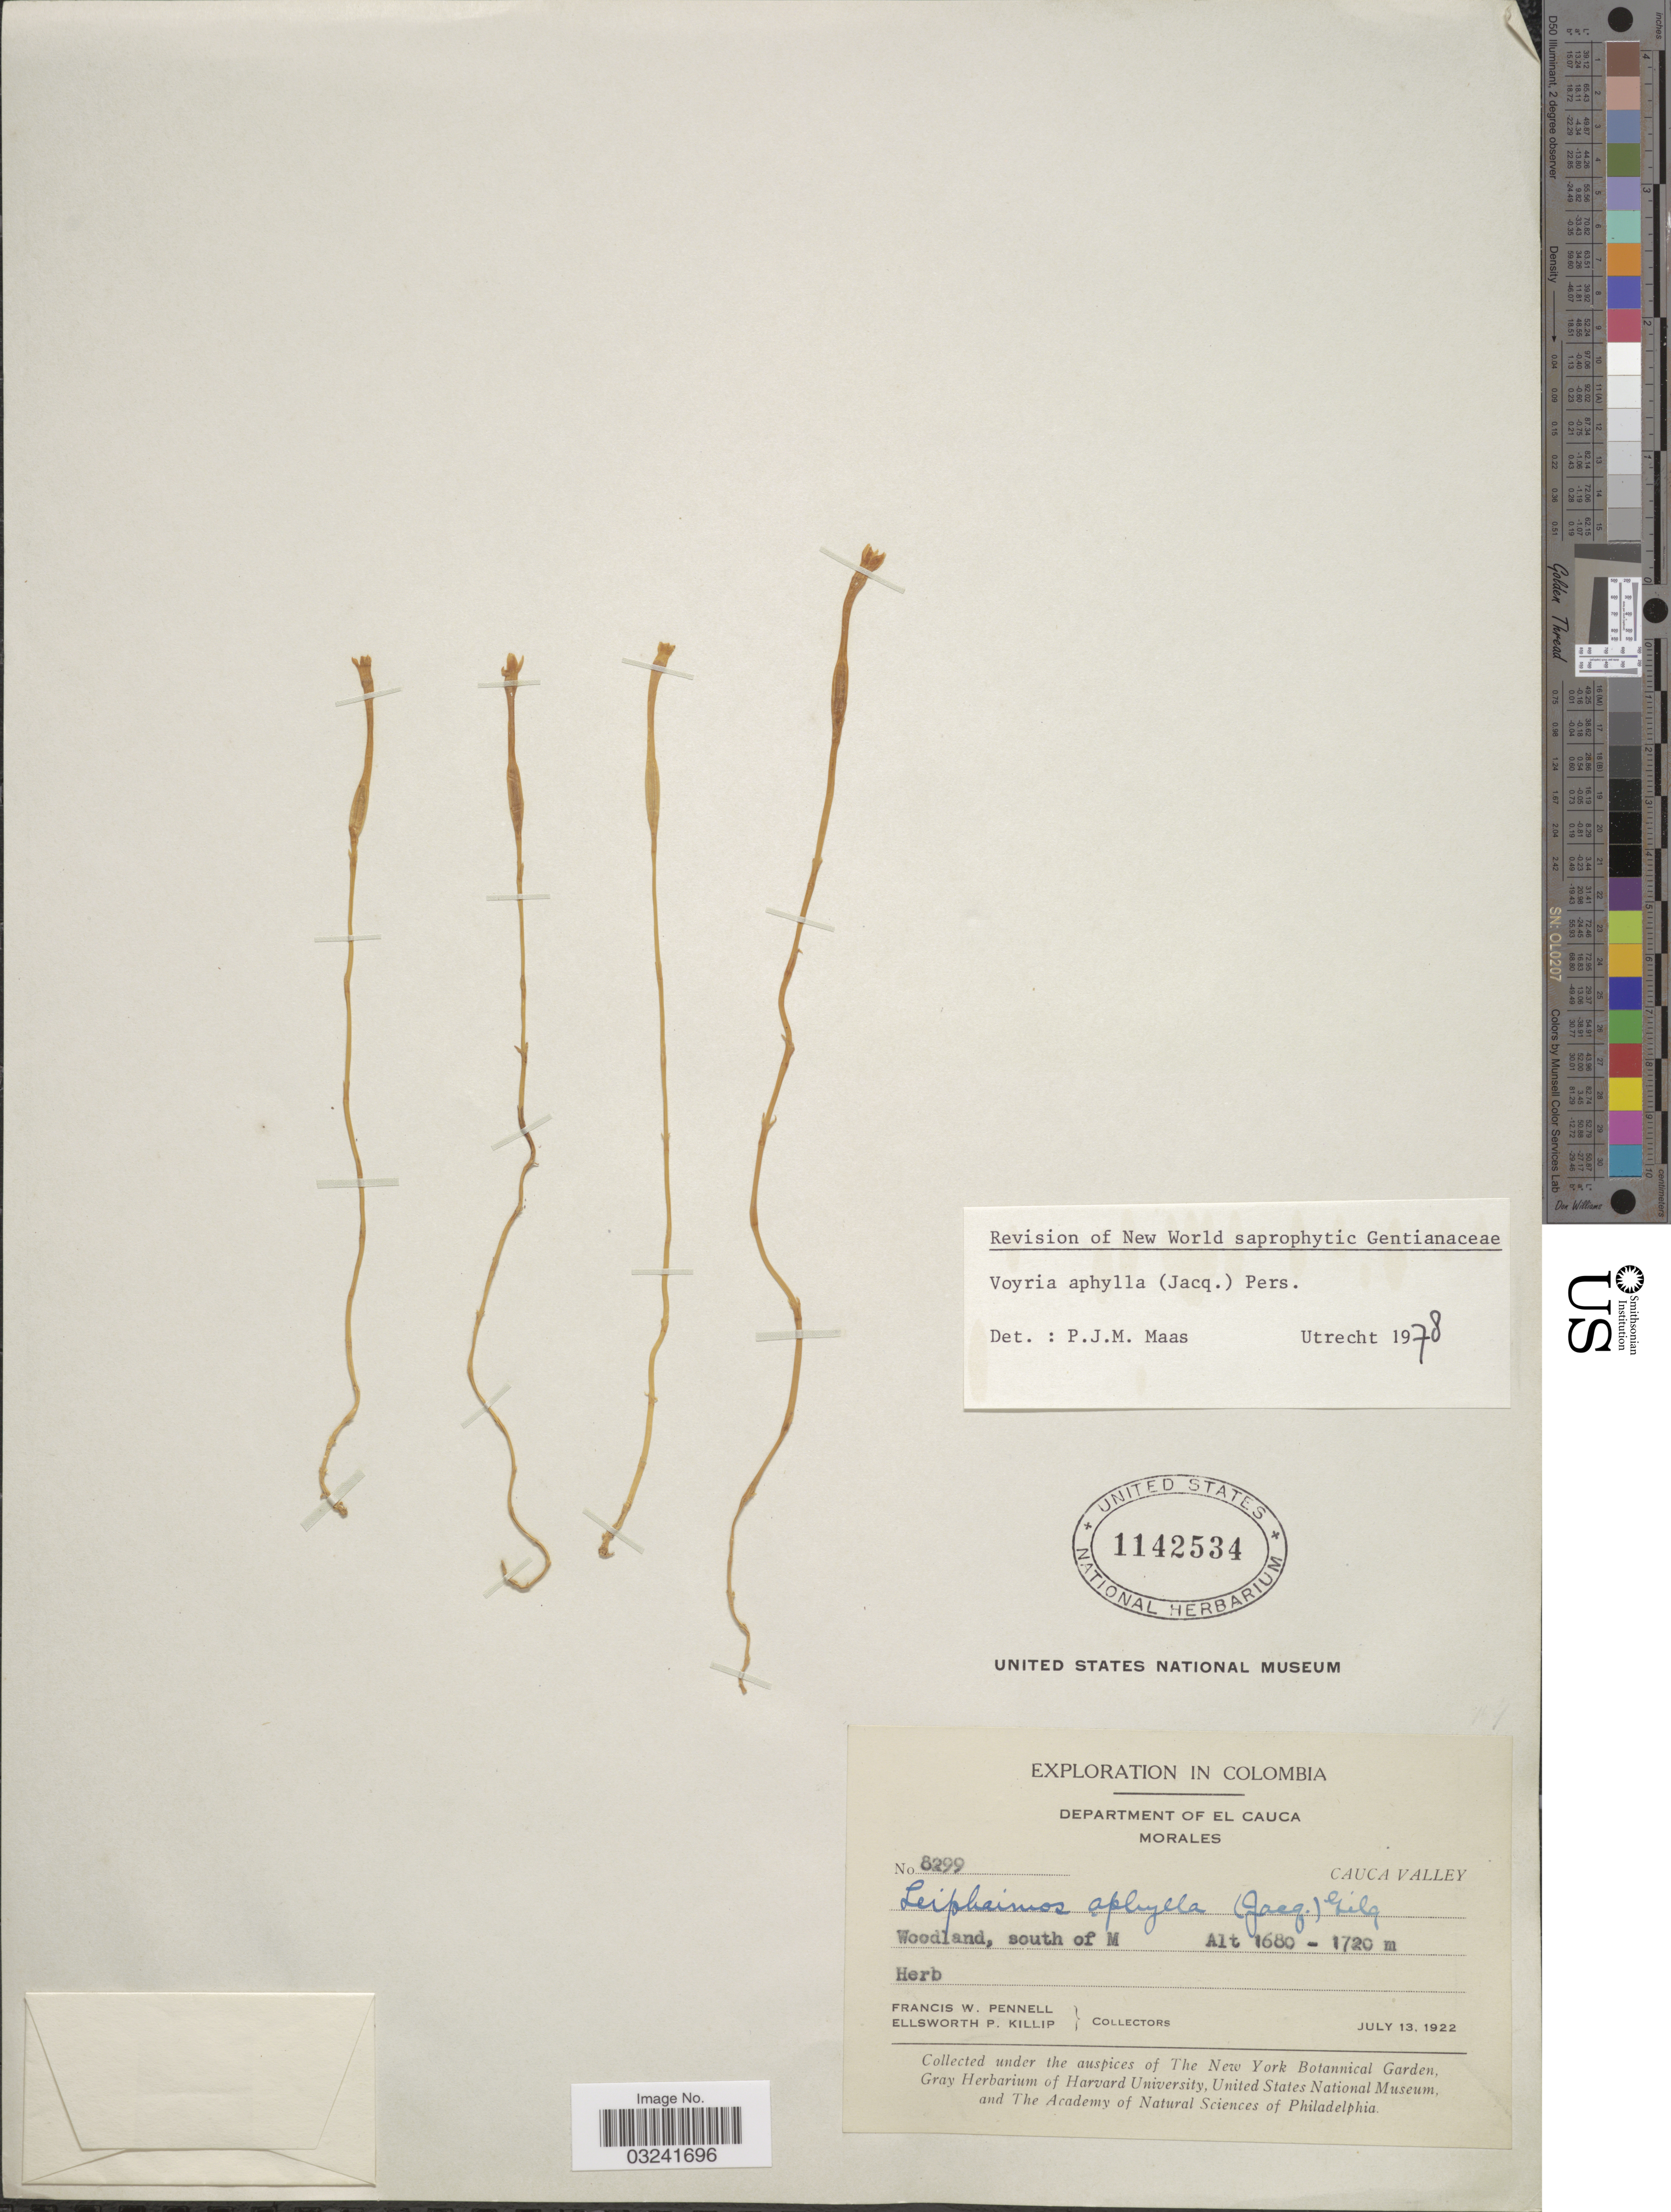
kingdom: Plantae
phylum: Tracheophyta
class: Magnoliopsida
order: Gentianales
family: Gentianaceae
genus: Voyria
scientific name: Voyria aphylla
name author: (Jacq.) Pers.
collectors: F. W. Pennell & E. P. Killip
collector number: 8299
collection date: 1922-07-13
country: Colombia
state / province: Cauca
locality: Department of El Cauca, Morales, Cauca Valley, Woodland, south of M.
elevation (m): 1680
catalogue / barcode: US 1142534